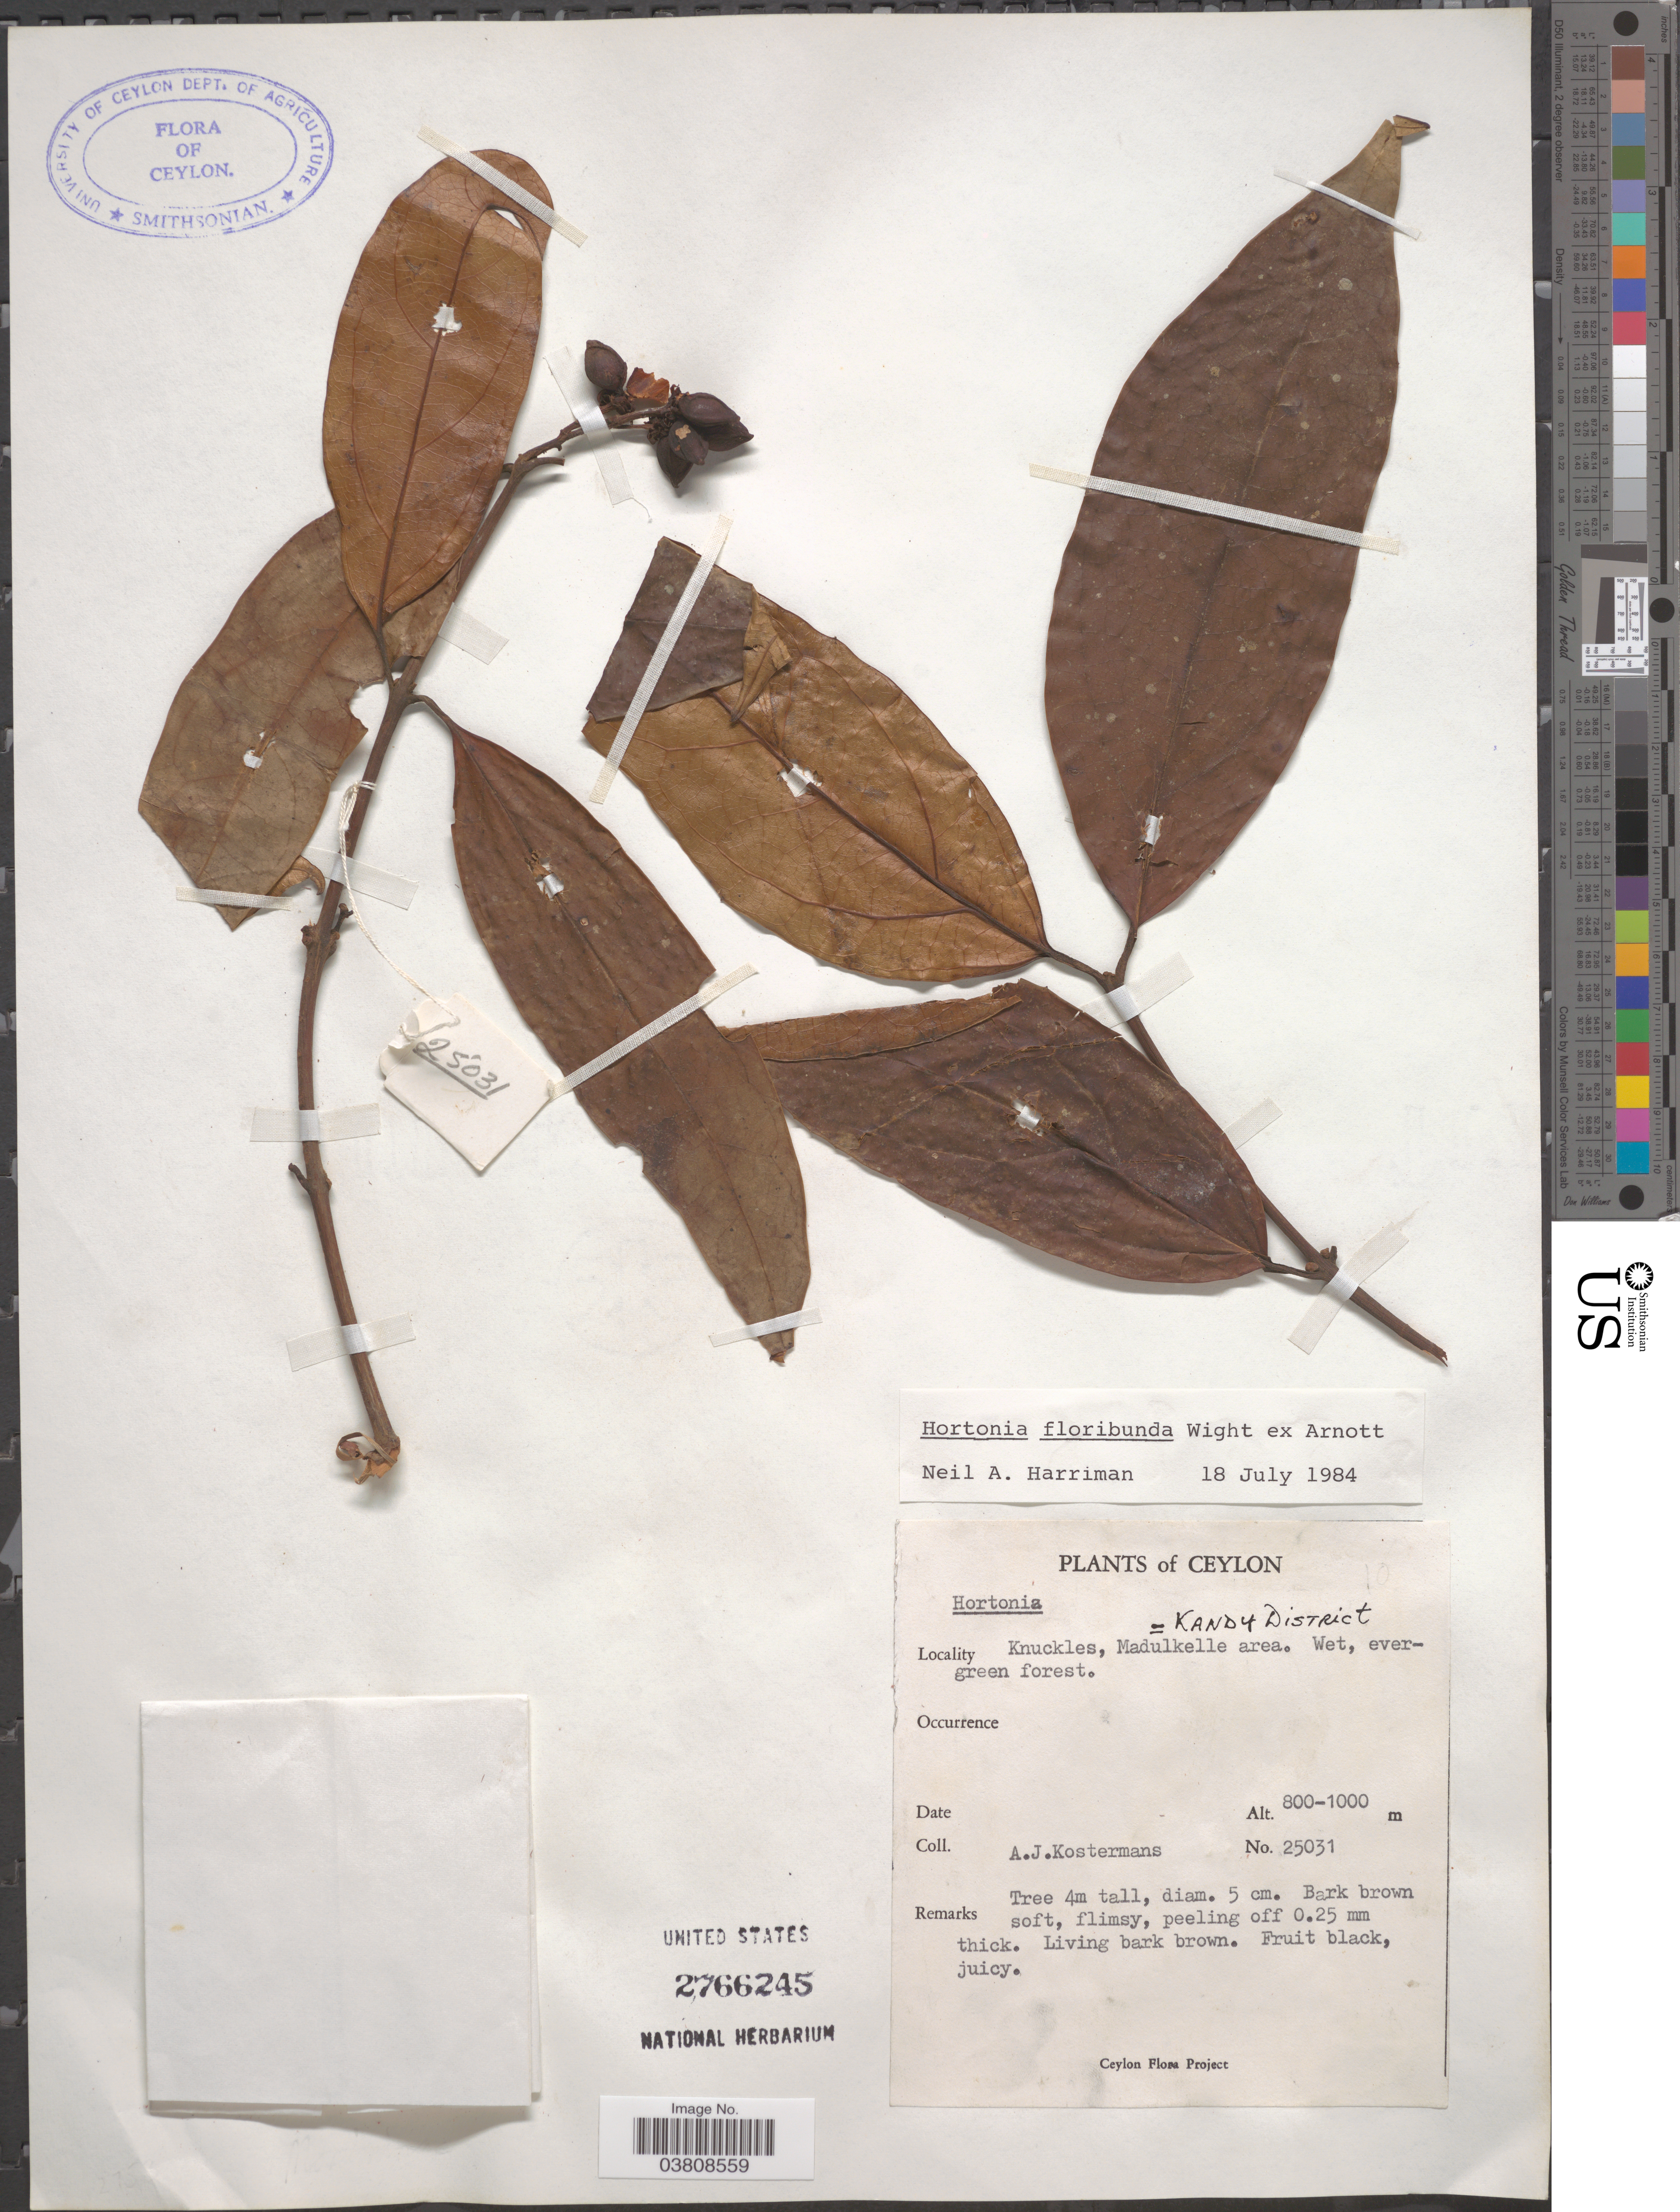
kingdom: Plantae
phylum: Tracheophyta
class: Magnoliopsida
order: Laurales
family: Monimiaceae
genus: Hortonia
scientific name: Hortonia floribunda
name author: Wight ex Arn.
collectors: A. J. G. Kostermans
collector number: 25031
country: Sri Lanka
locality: Ceylon. Knuckles, Madulkelle area. Kandy District.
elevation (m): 800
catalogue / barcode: US 2766245